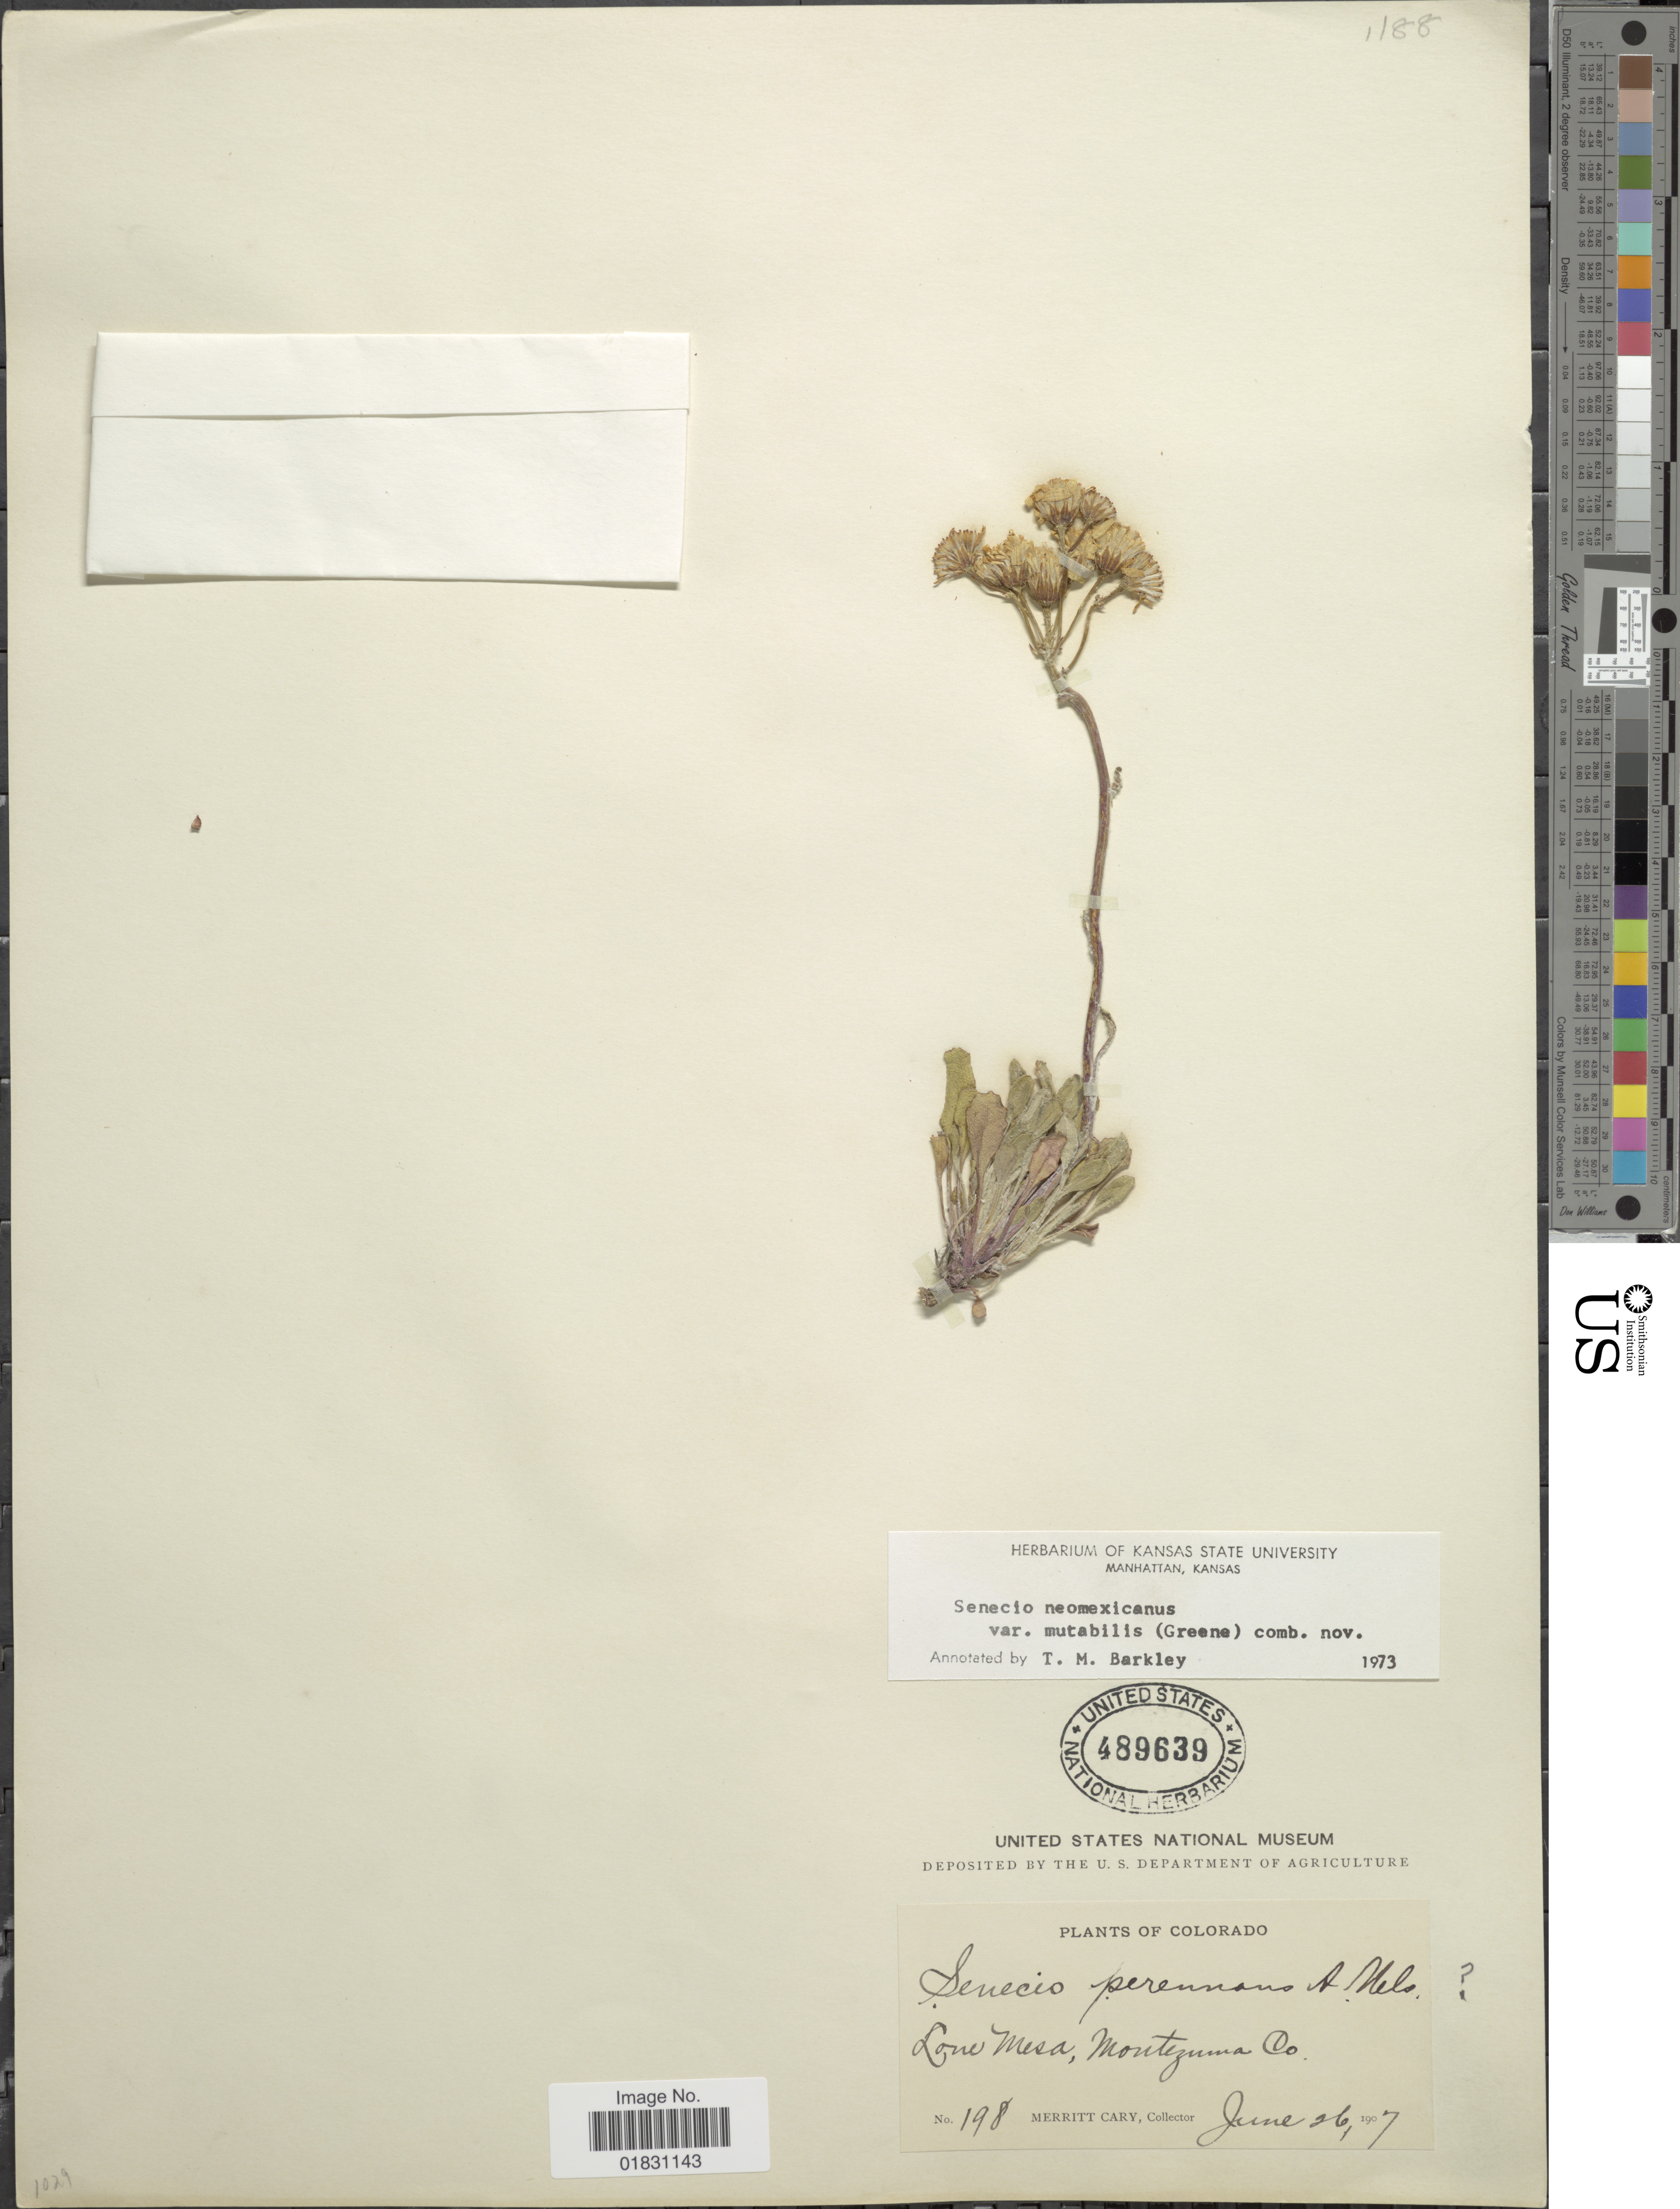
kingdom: Plantae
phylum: Tracheophyta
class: Magnoliopsida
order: Asterales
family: Asteraceae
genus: Packera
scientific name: Packera neomexicana var. mutabilis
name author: (Greene) W.A. Weber & Á. Löve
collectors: M. Cary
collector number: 198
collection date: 1907-06-26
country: United States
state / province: Colorado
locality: Lone Mesa, Montezuma Co.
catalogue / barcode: US 489639